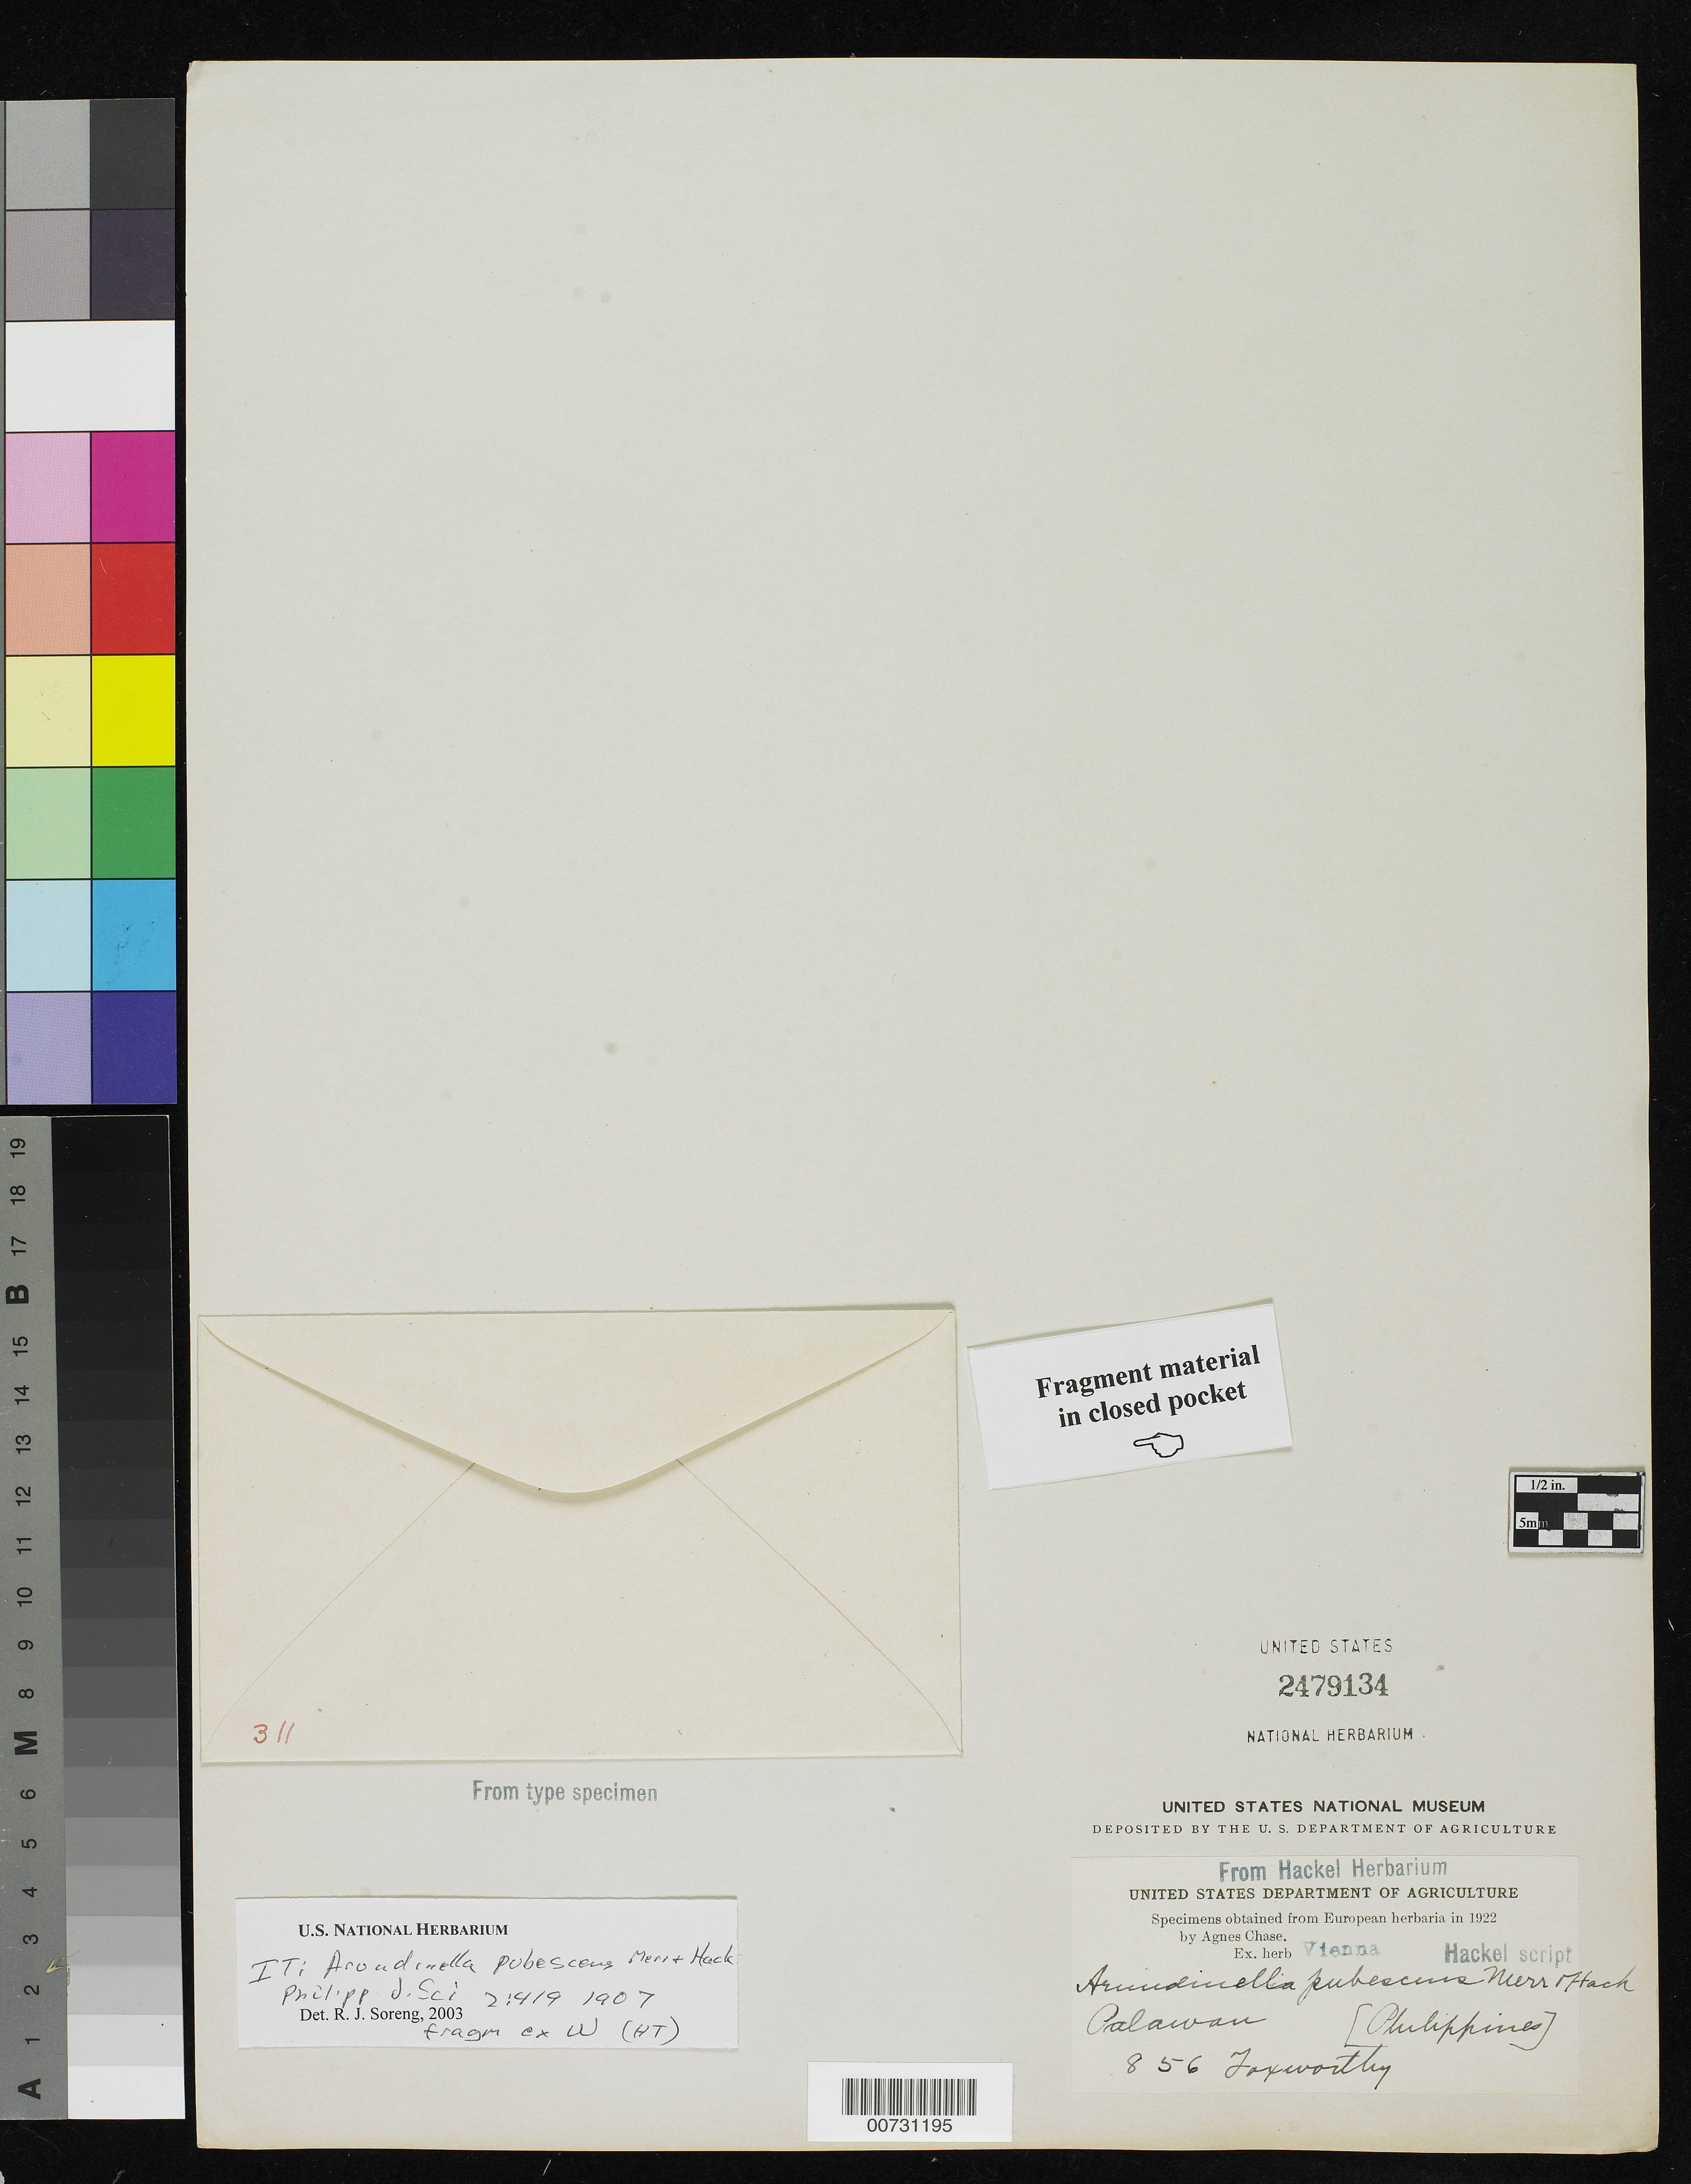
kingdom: Plantae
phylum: Tracheophyta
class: Liliopsida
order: Poales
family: Poaceae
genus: Arundinella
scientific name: Arundinella pubescens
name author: Merr. & Hack.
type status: Type Fragment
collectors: F. W. Foxworthy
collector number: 856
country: Philippines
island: Palawan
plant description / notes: Fragment of type ex W (holotype).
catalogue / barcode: US 2479134